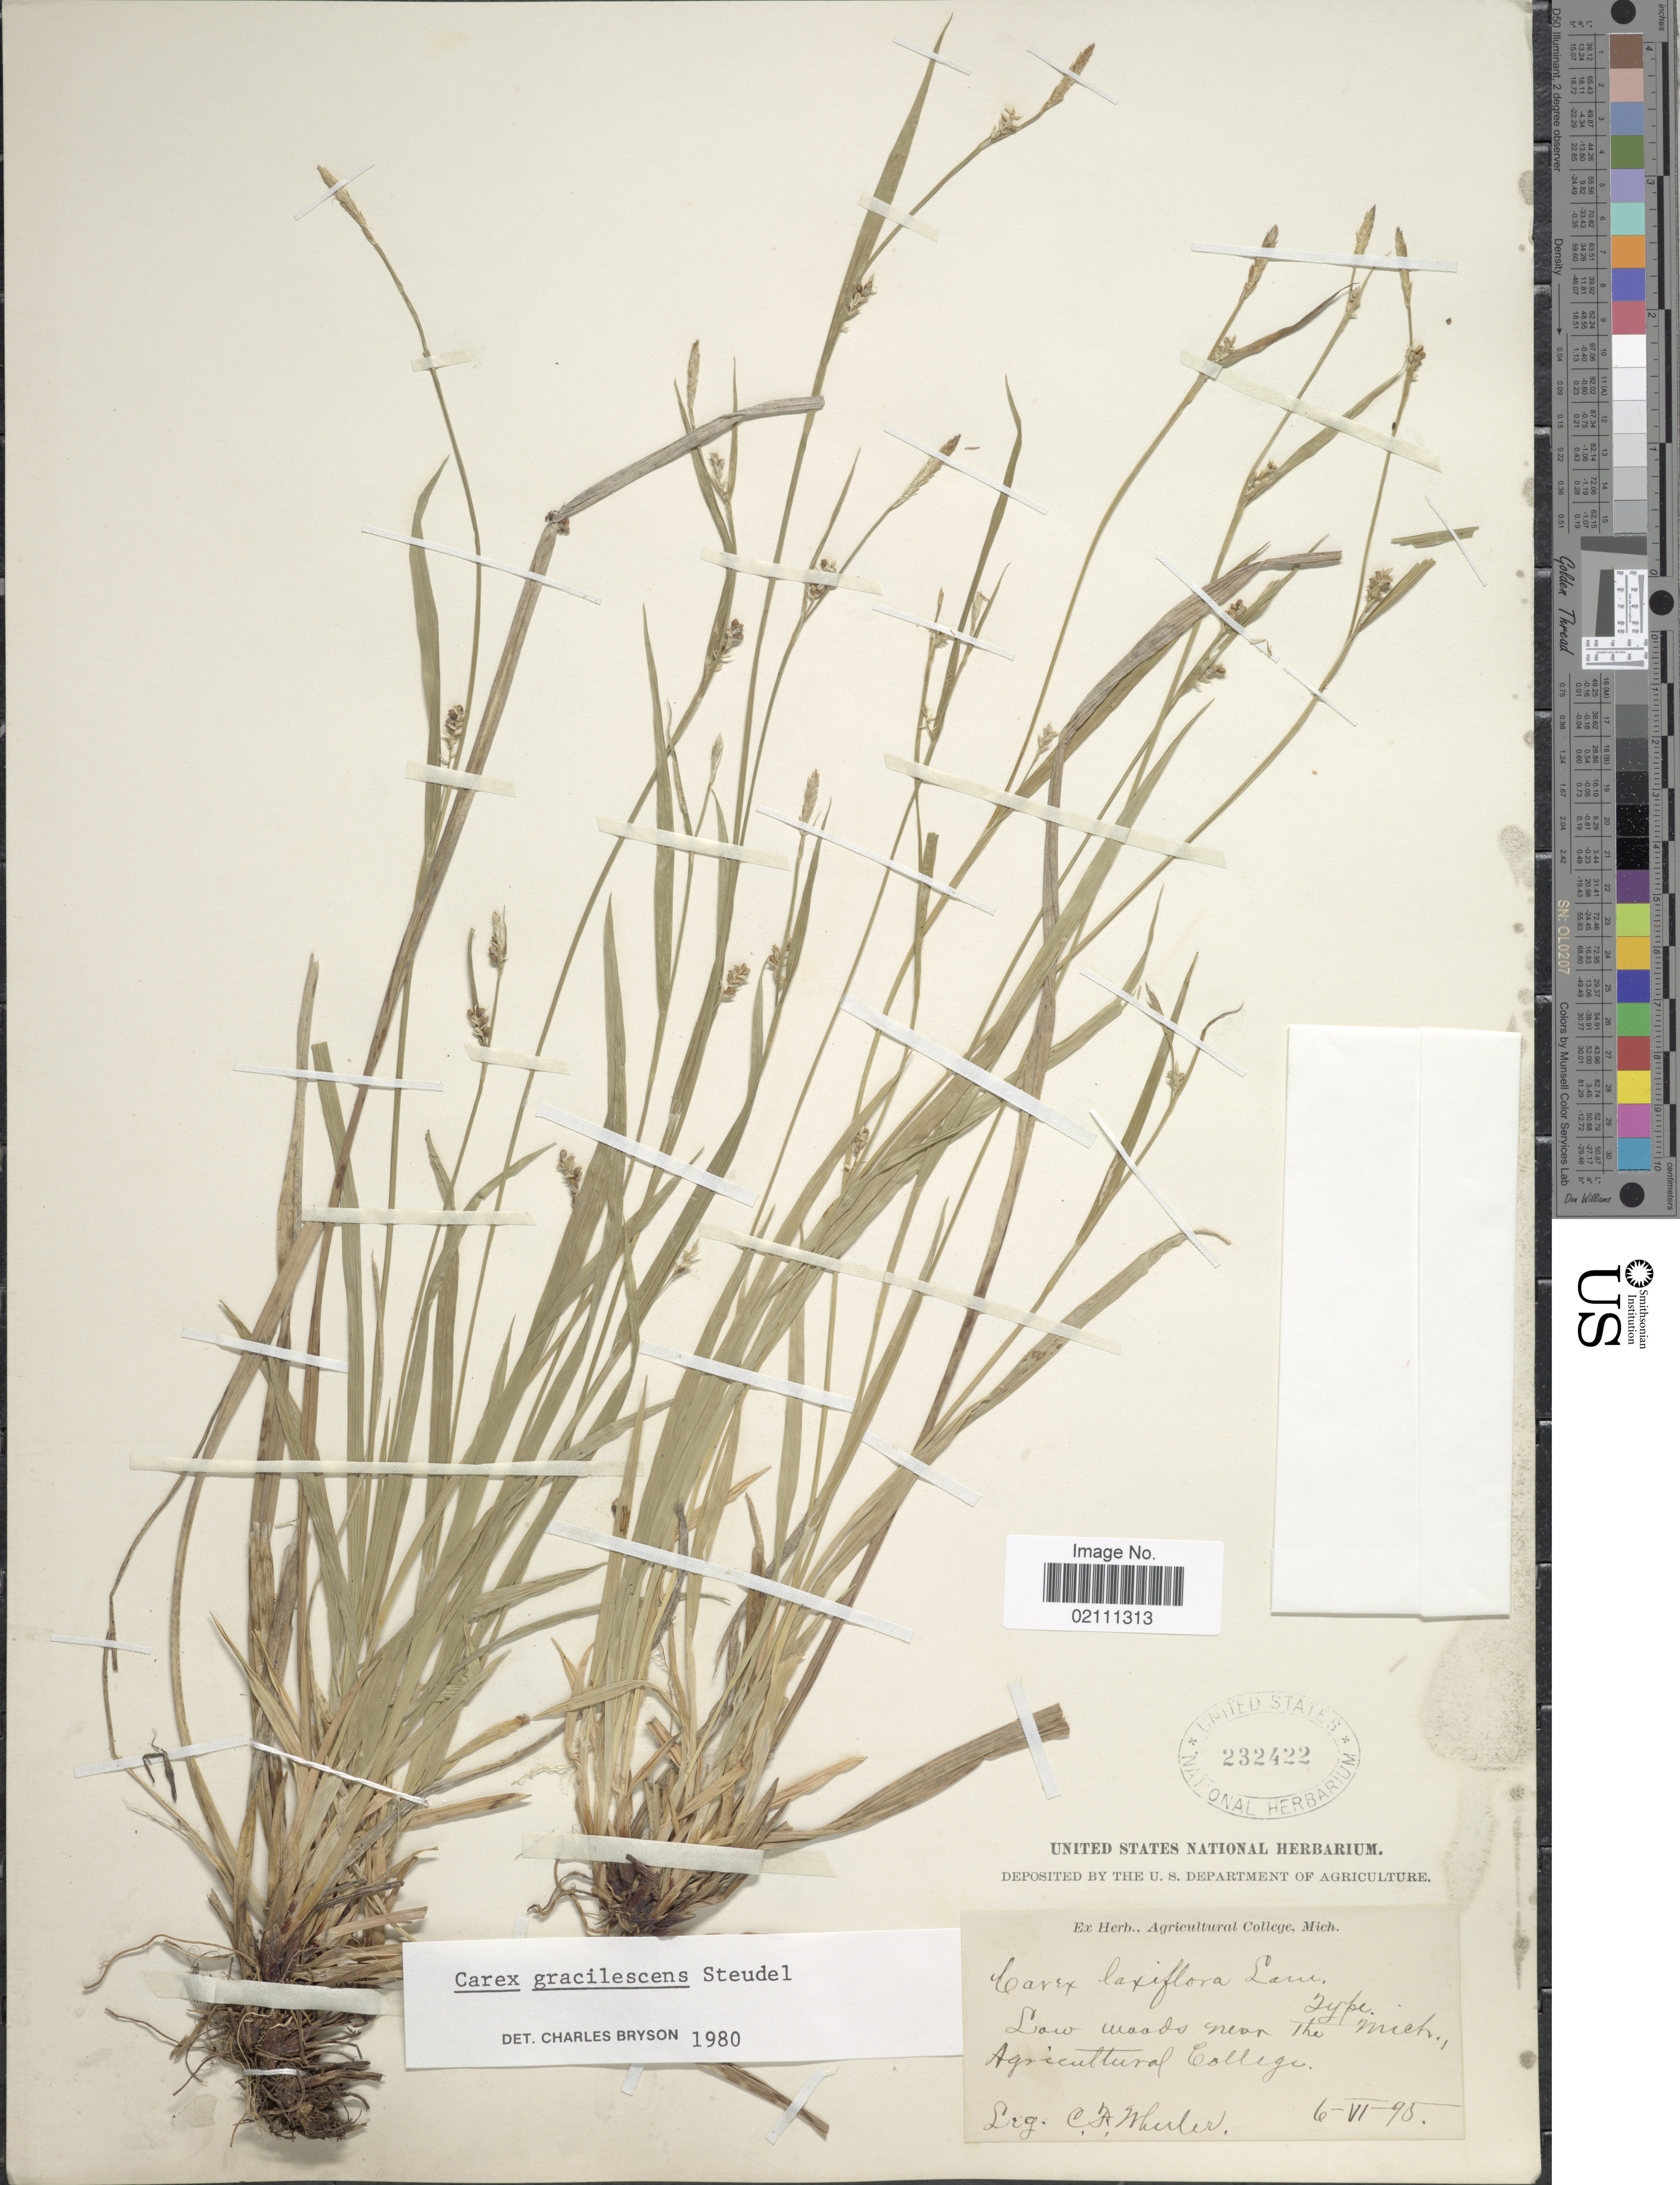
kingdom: Plantae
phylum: Tracheophyta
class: Liliopsida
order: Poales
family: Cyperaceae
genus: Carex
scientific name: Carex gracilescens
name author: Steud.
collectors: C. Wheeler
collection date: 1895-07-06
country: United States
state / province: Michigan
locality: Low woods near the Mich. Agricultural College.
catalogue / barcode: US 232422